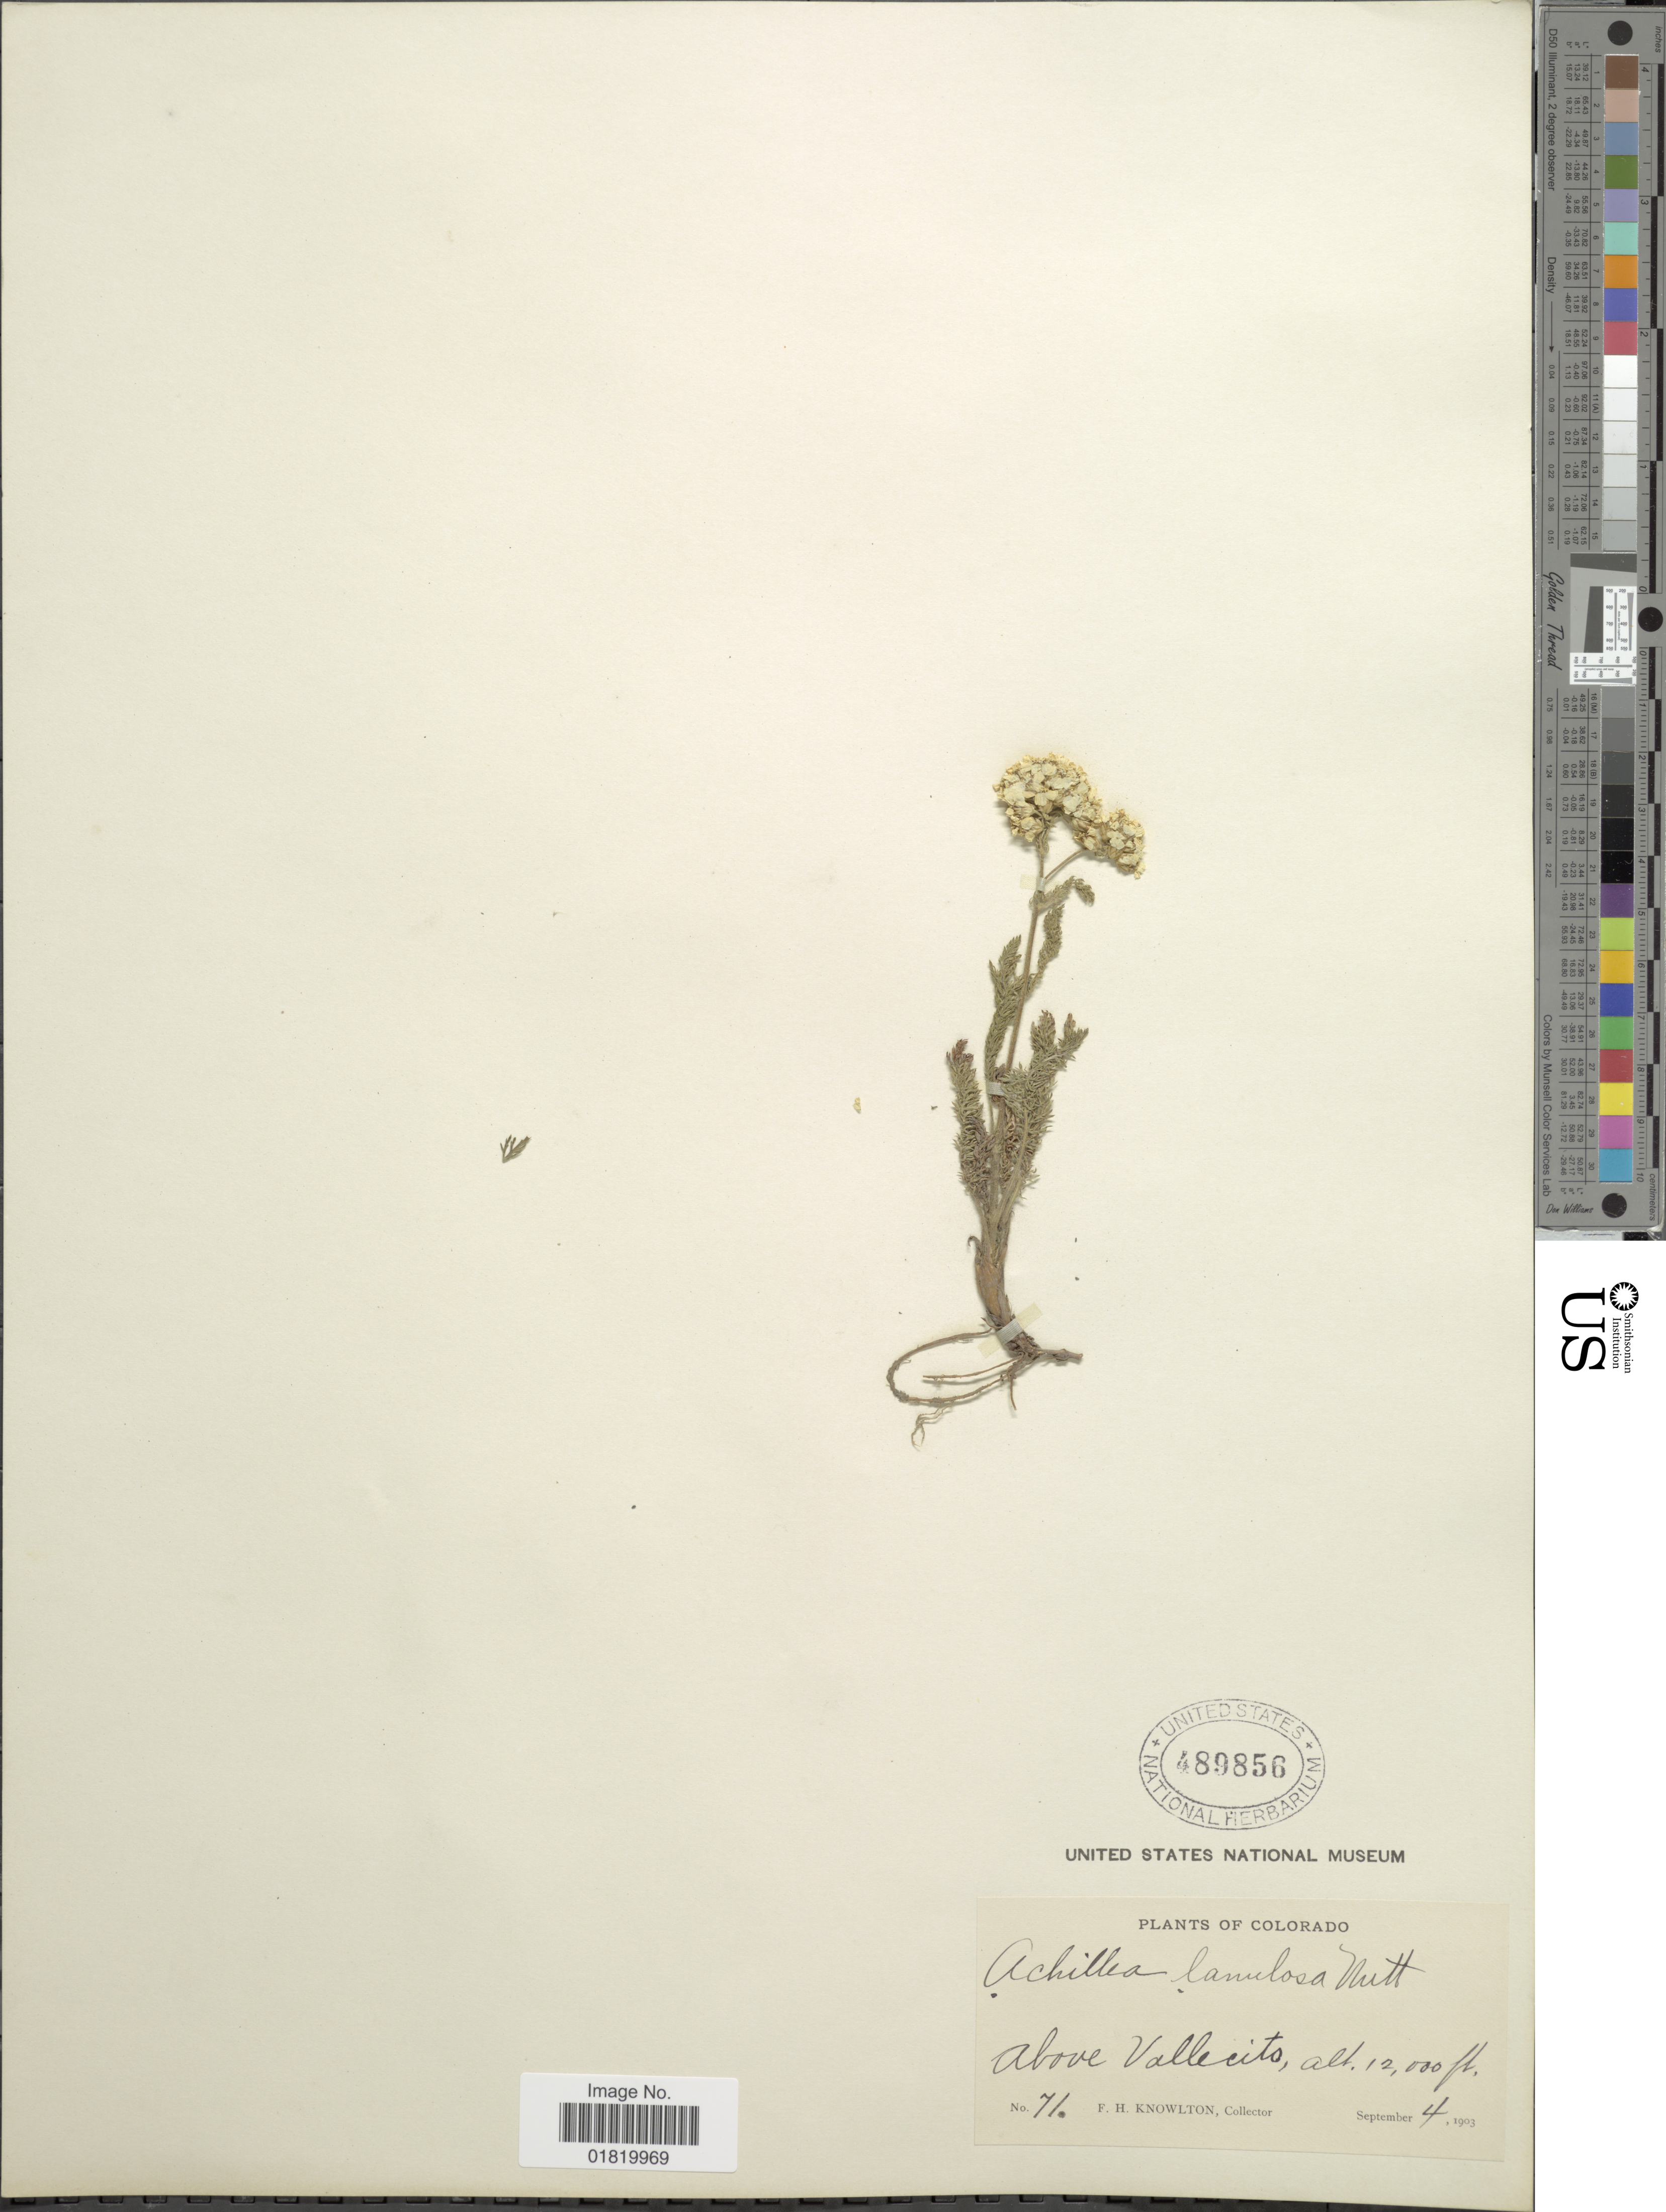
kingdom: Plantae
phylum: Tracheophyta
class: Magnoliopsida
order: Asterales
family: Asteraceae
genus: Achillea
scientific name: Achillea lanulosa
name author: Nutt.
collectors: F. H. Knowlton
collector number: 71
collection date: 1903-09-04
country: United States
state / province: Colorado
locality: Above Vallecito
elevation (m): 3658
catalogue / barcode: US 489856